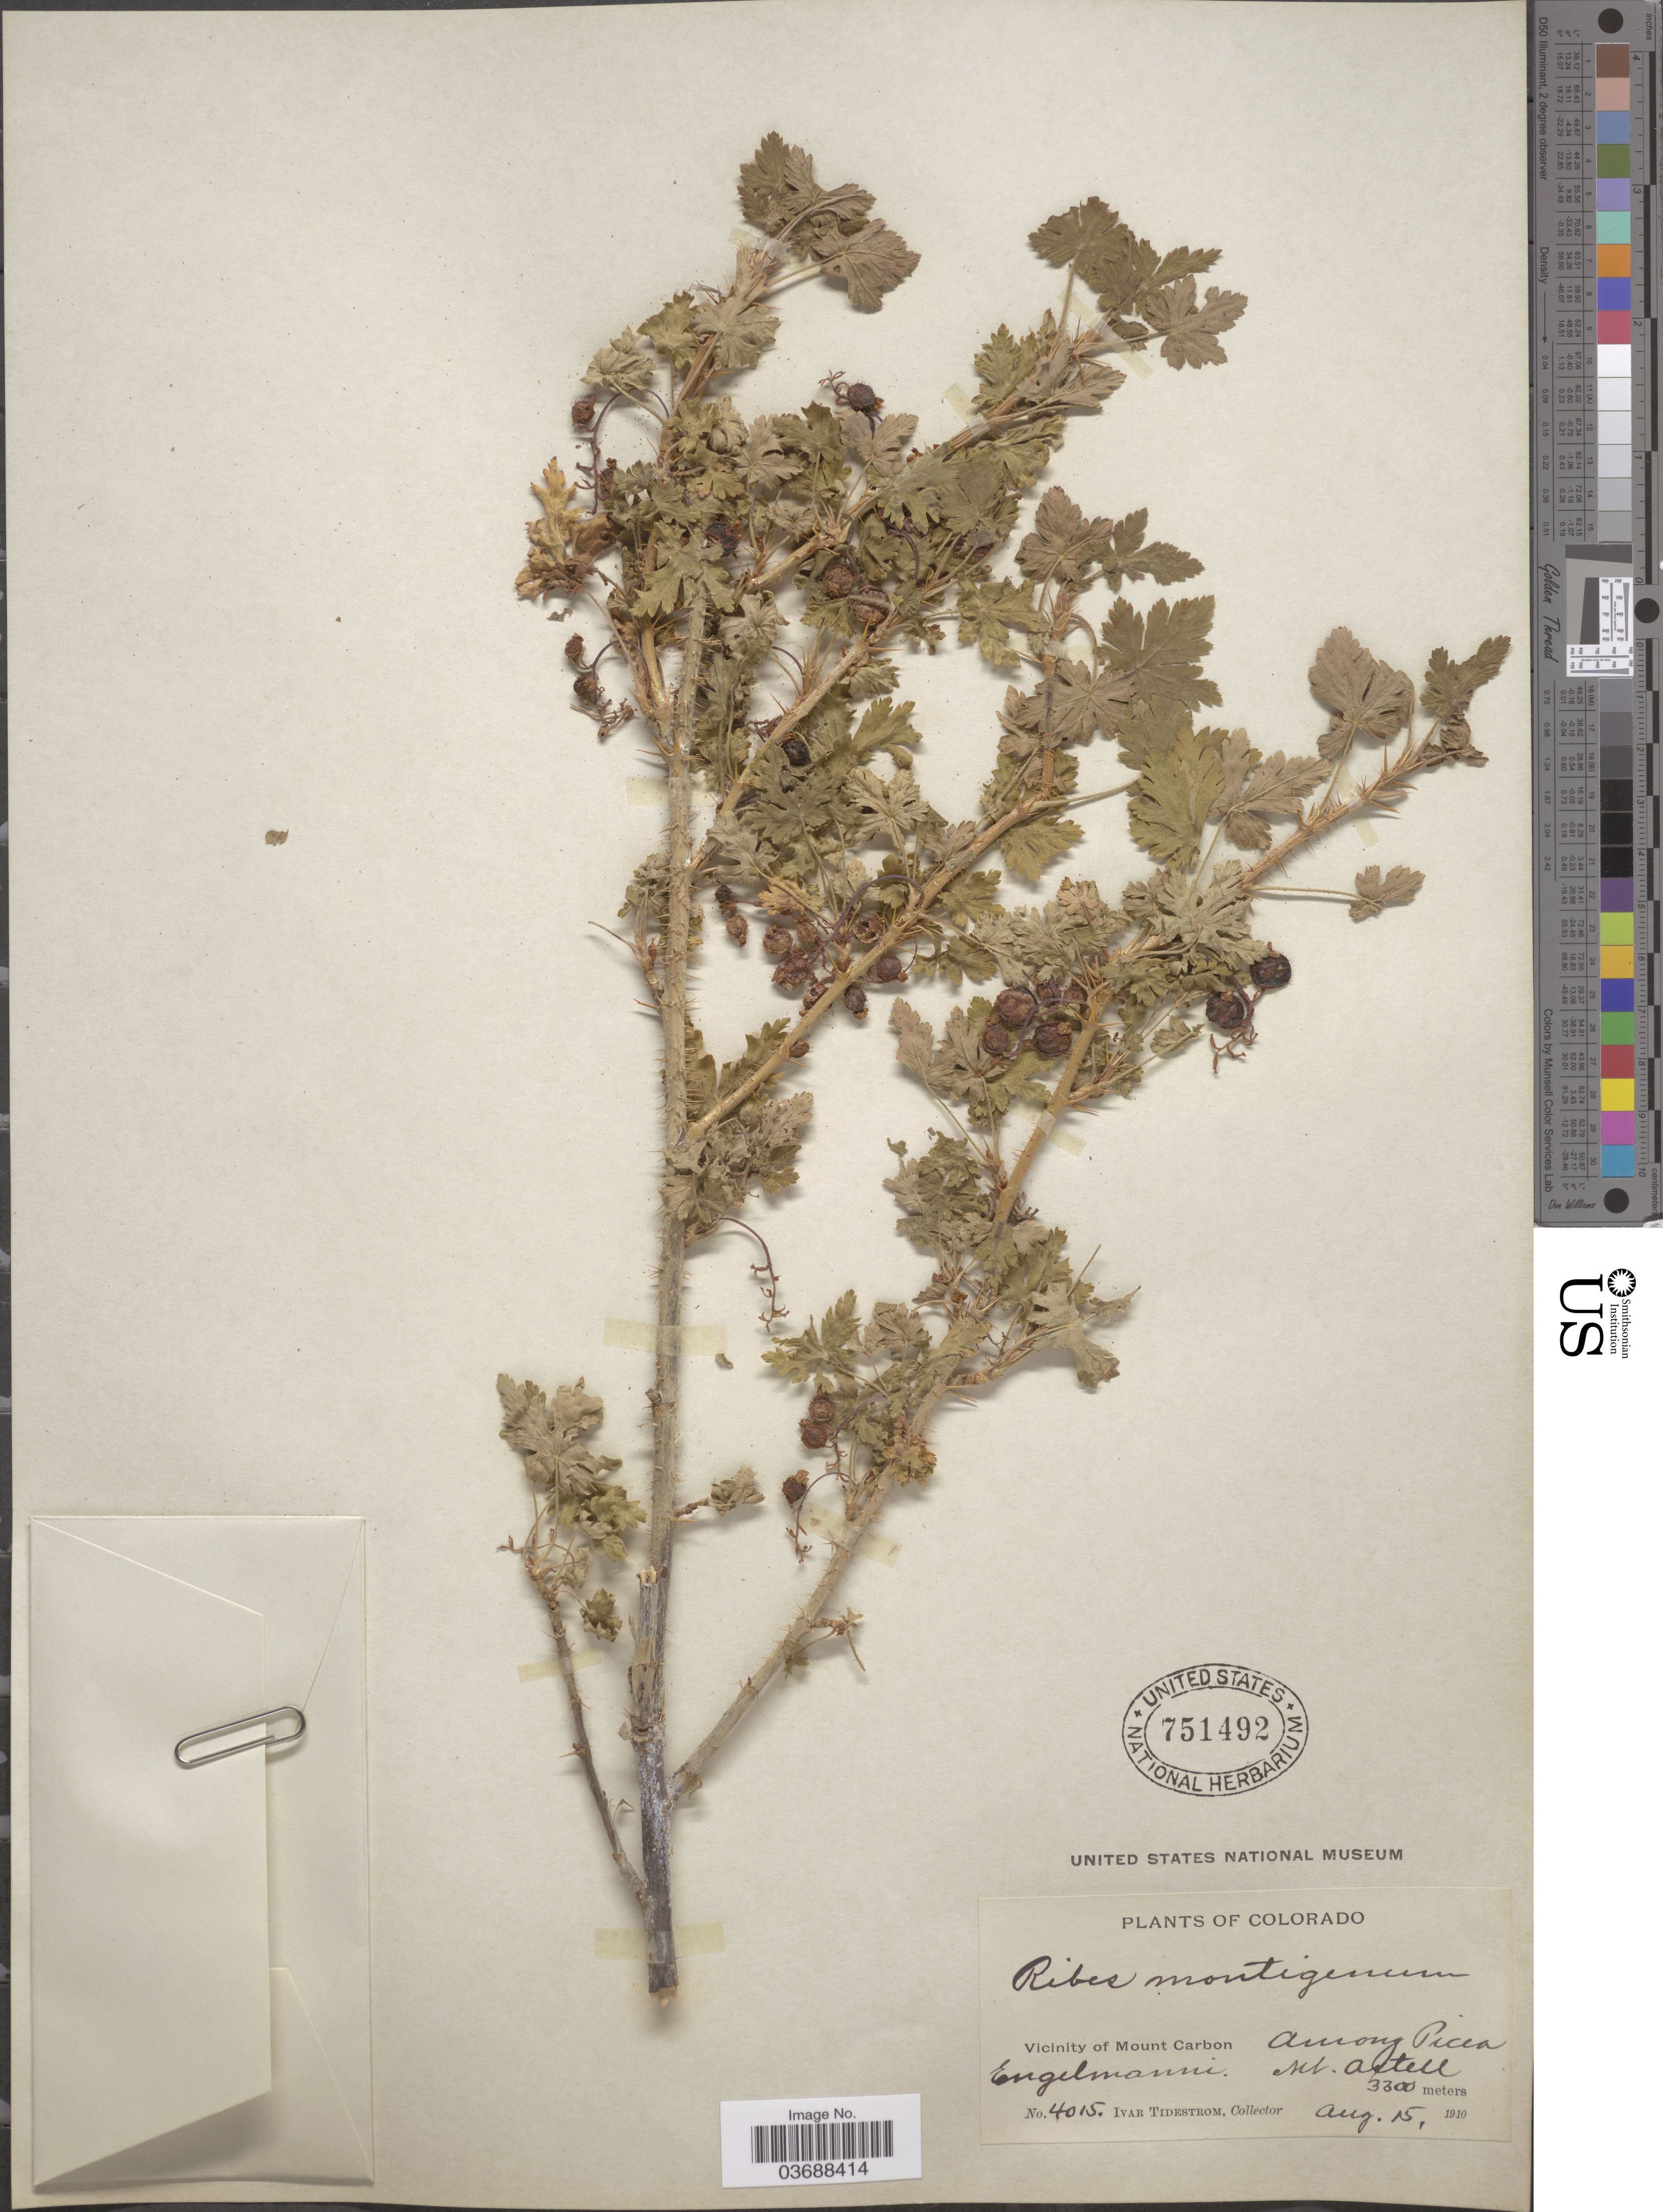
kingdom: Plantae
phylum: Tracheophyta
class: Magnoliopsida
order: Saxifragales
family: Grossulariaceae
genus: Ribes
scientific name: Ribes montigenum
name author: McClatchie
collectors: I. F. Tidestrom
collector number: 4015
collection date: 1910-08-15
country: United States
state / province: Colorado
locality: Vicinity of Mount Carbon. Among Picea Mt. Axtell.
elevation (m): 3300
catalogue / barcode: US 751492